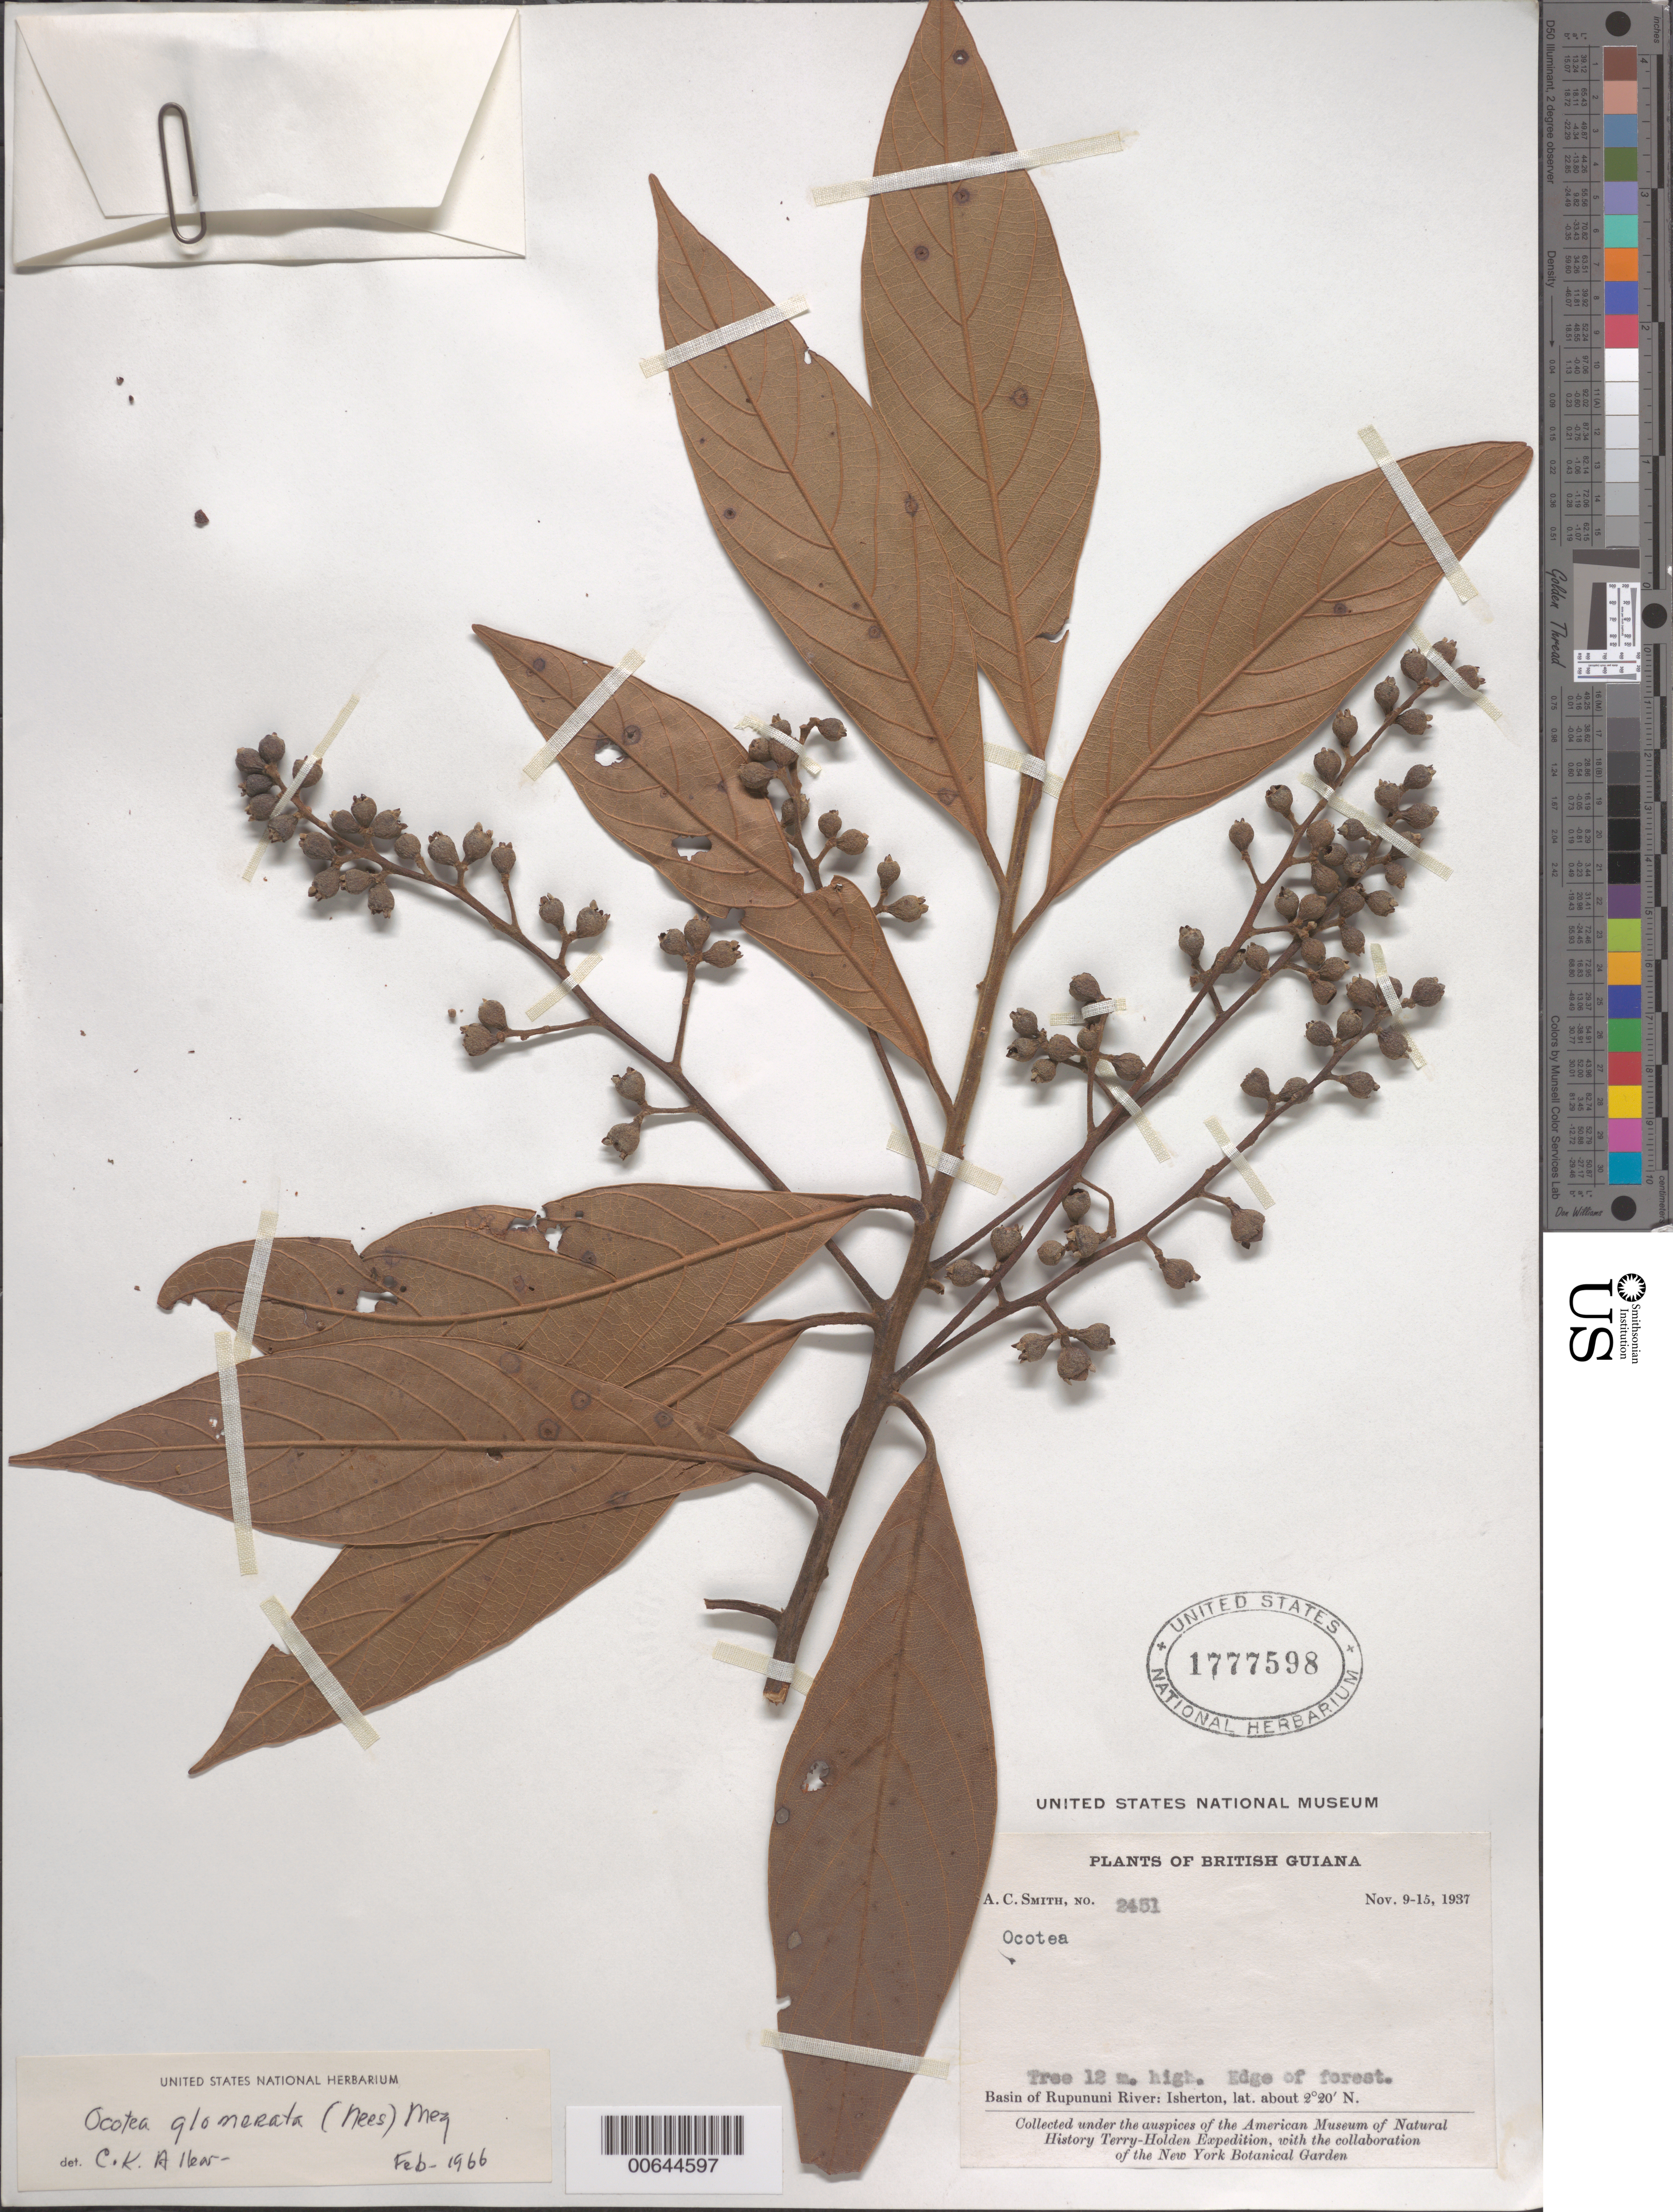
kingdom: Plantae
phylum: Tracheophyta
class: Magnoliopsida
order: Laurales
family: Lauraceae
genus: Ocotea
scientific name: Ocotea glomerata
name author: (Nees) Mez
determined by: Allen, C. K.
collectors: A. C. Smith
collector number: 2451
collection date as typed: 9-Nov-37 to 15-Nov-37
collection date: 1937-11-09/1937-11-15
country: Guyana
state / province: U. Takutu-U. Essequibo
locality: Isherton, basin of Rupununi River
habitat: Edge of forest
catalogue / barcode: US 1777598